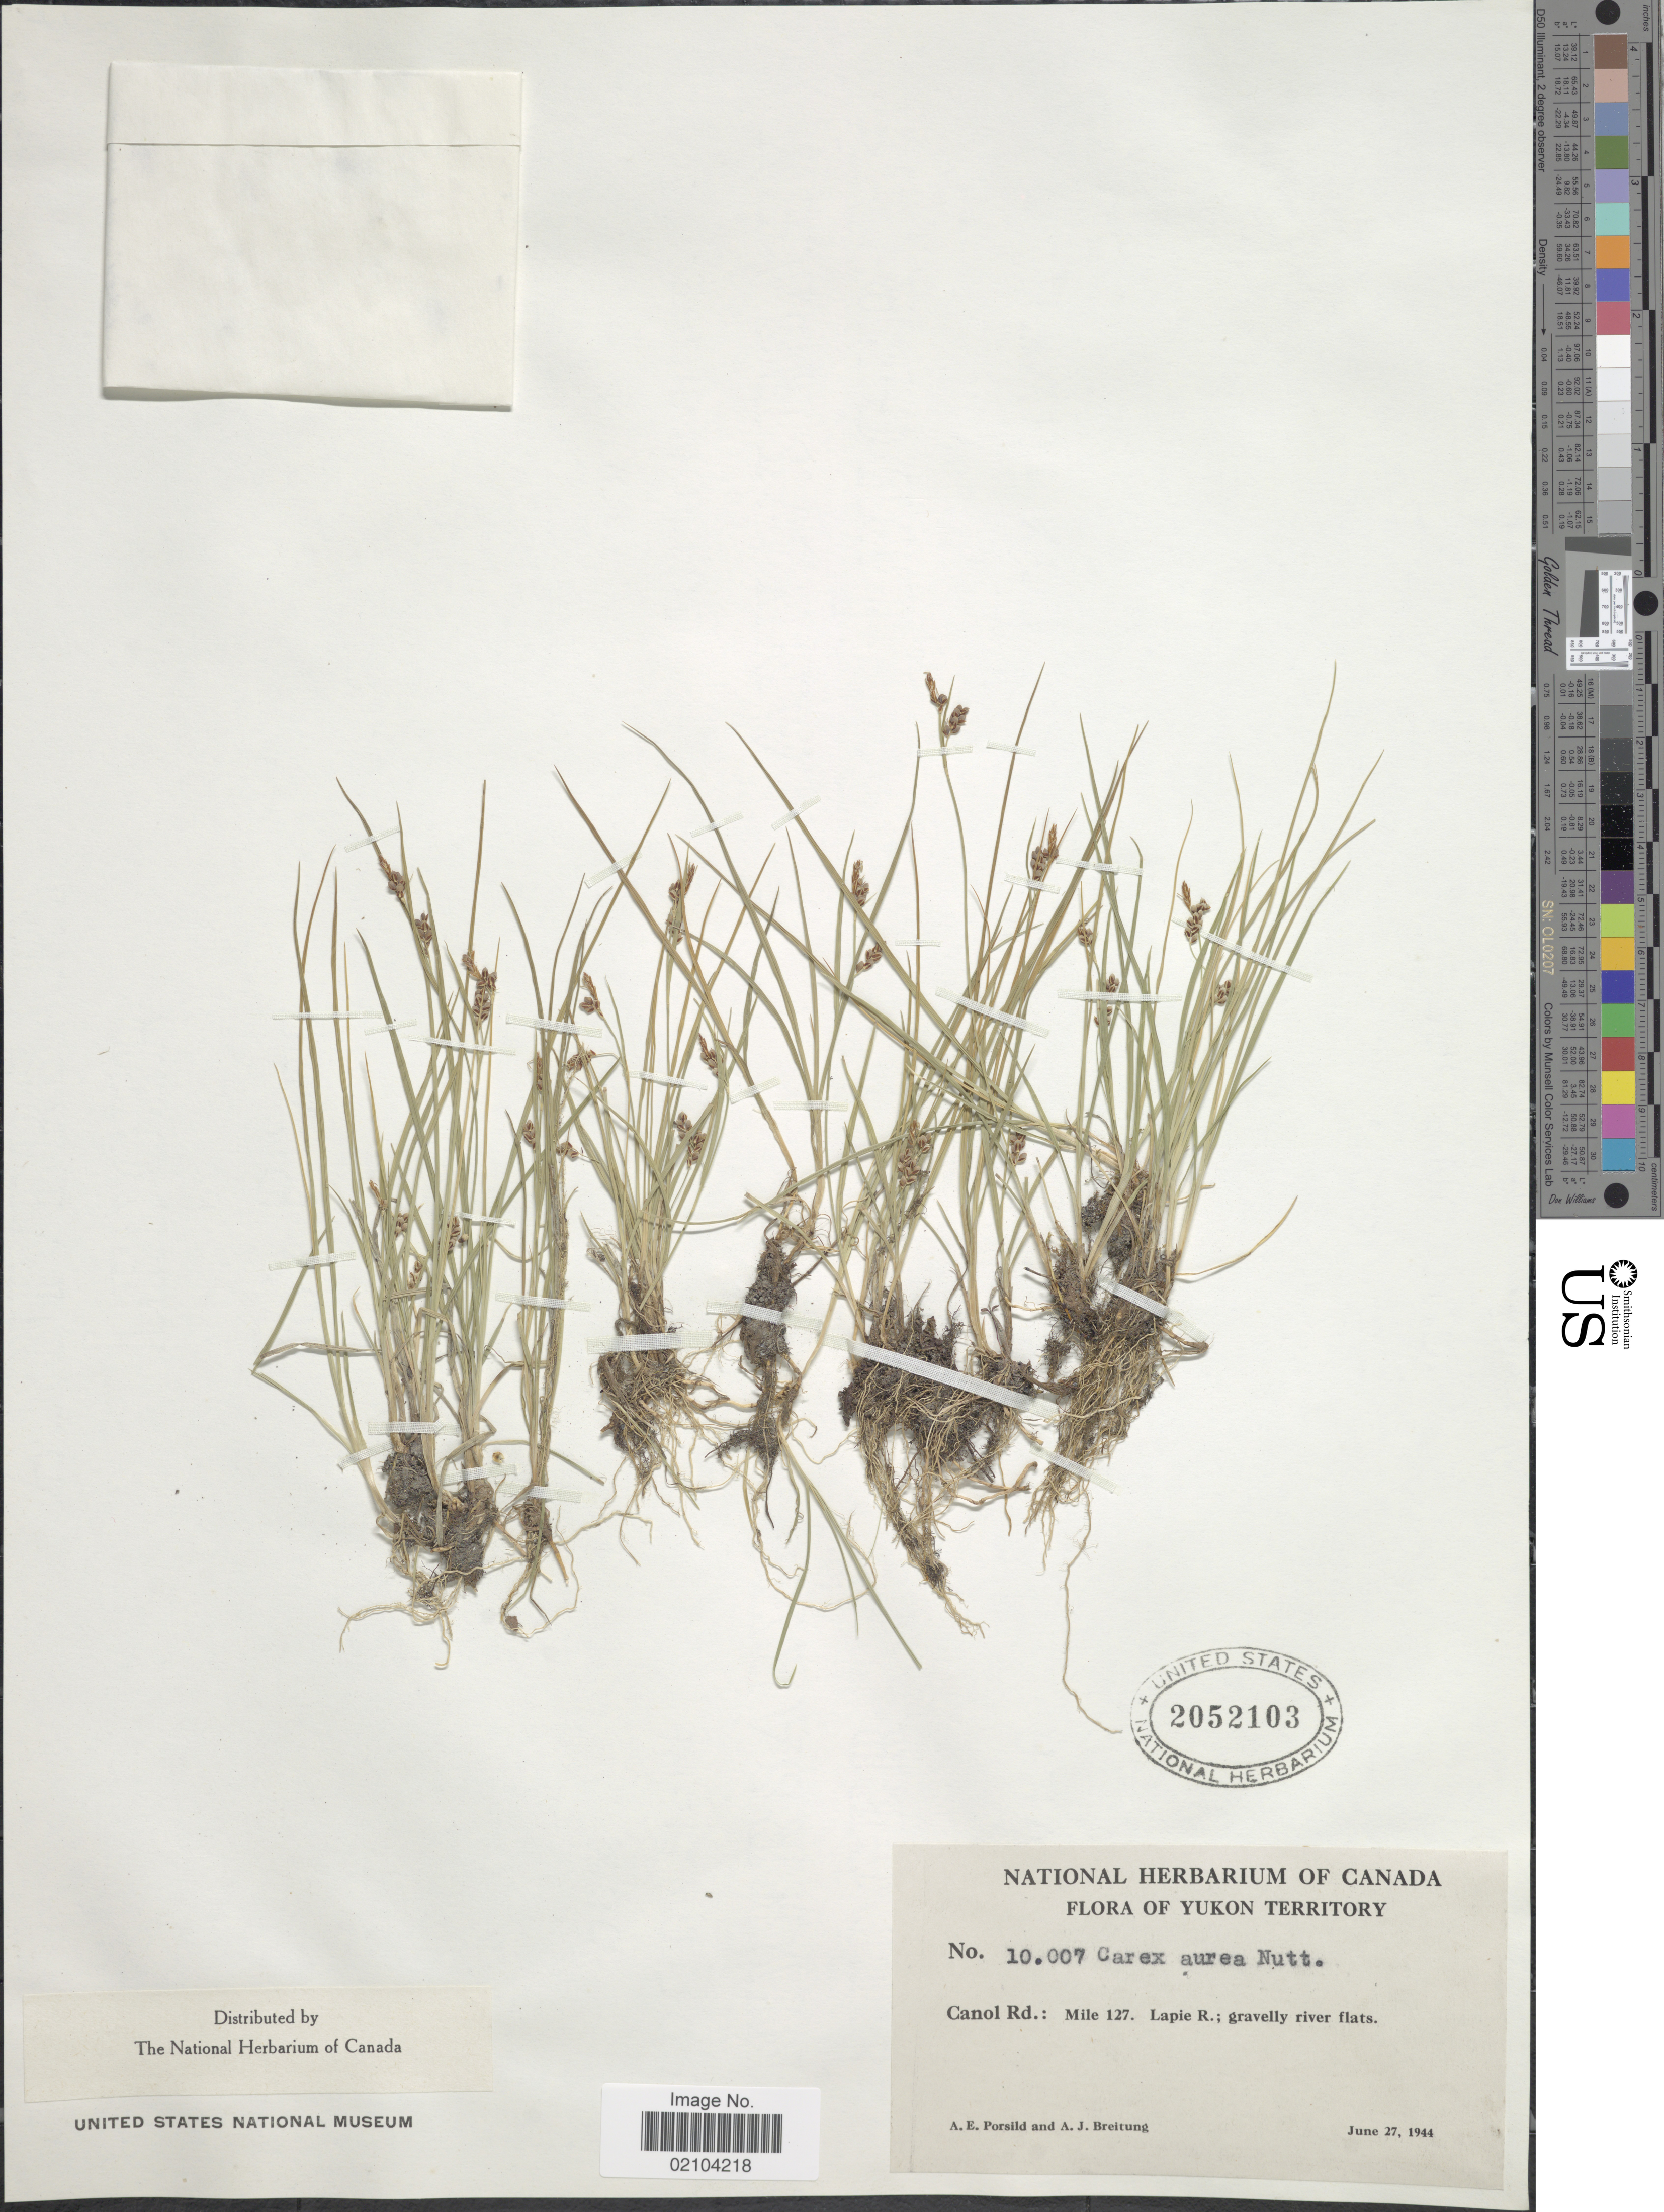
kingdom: Plantae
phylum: Tracheophyta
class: Liliopsida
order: Poales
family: Cyperaceae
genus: Carex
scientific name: Carex aurea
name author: Nutt.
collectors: A. E. Porsild & A. Breitung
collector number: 10007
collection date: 1944-06-27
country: Canada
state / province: Yukon Territory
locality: Yukon Territory. Canol Rd.: Mile 127. Lapie R.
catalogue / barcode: US 2052103